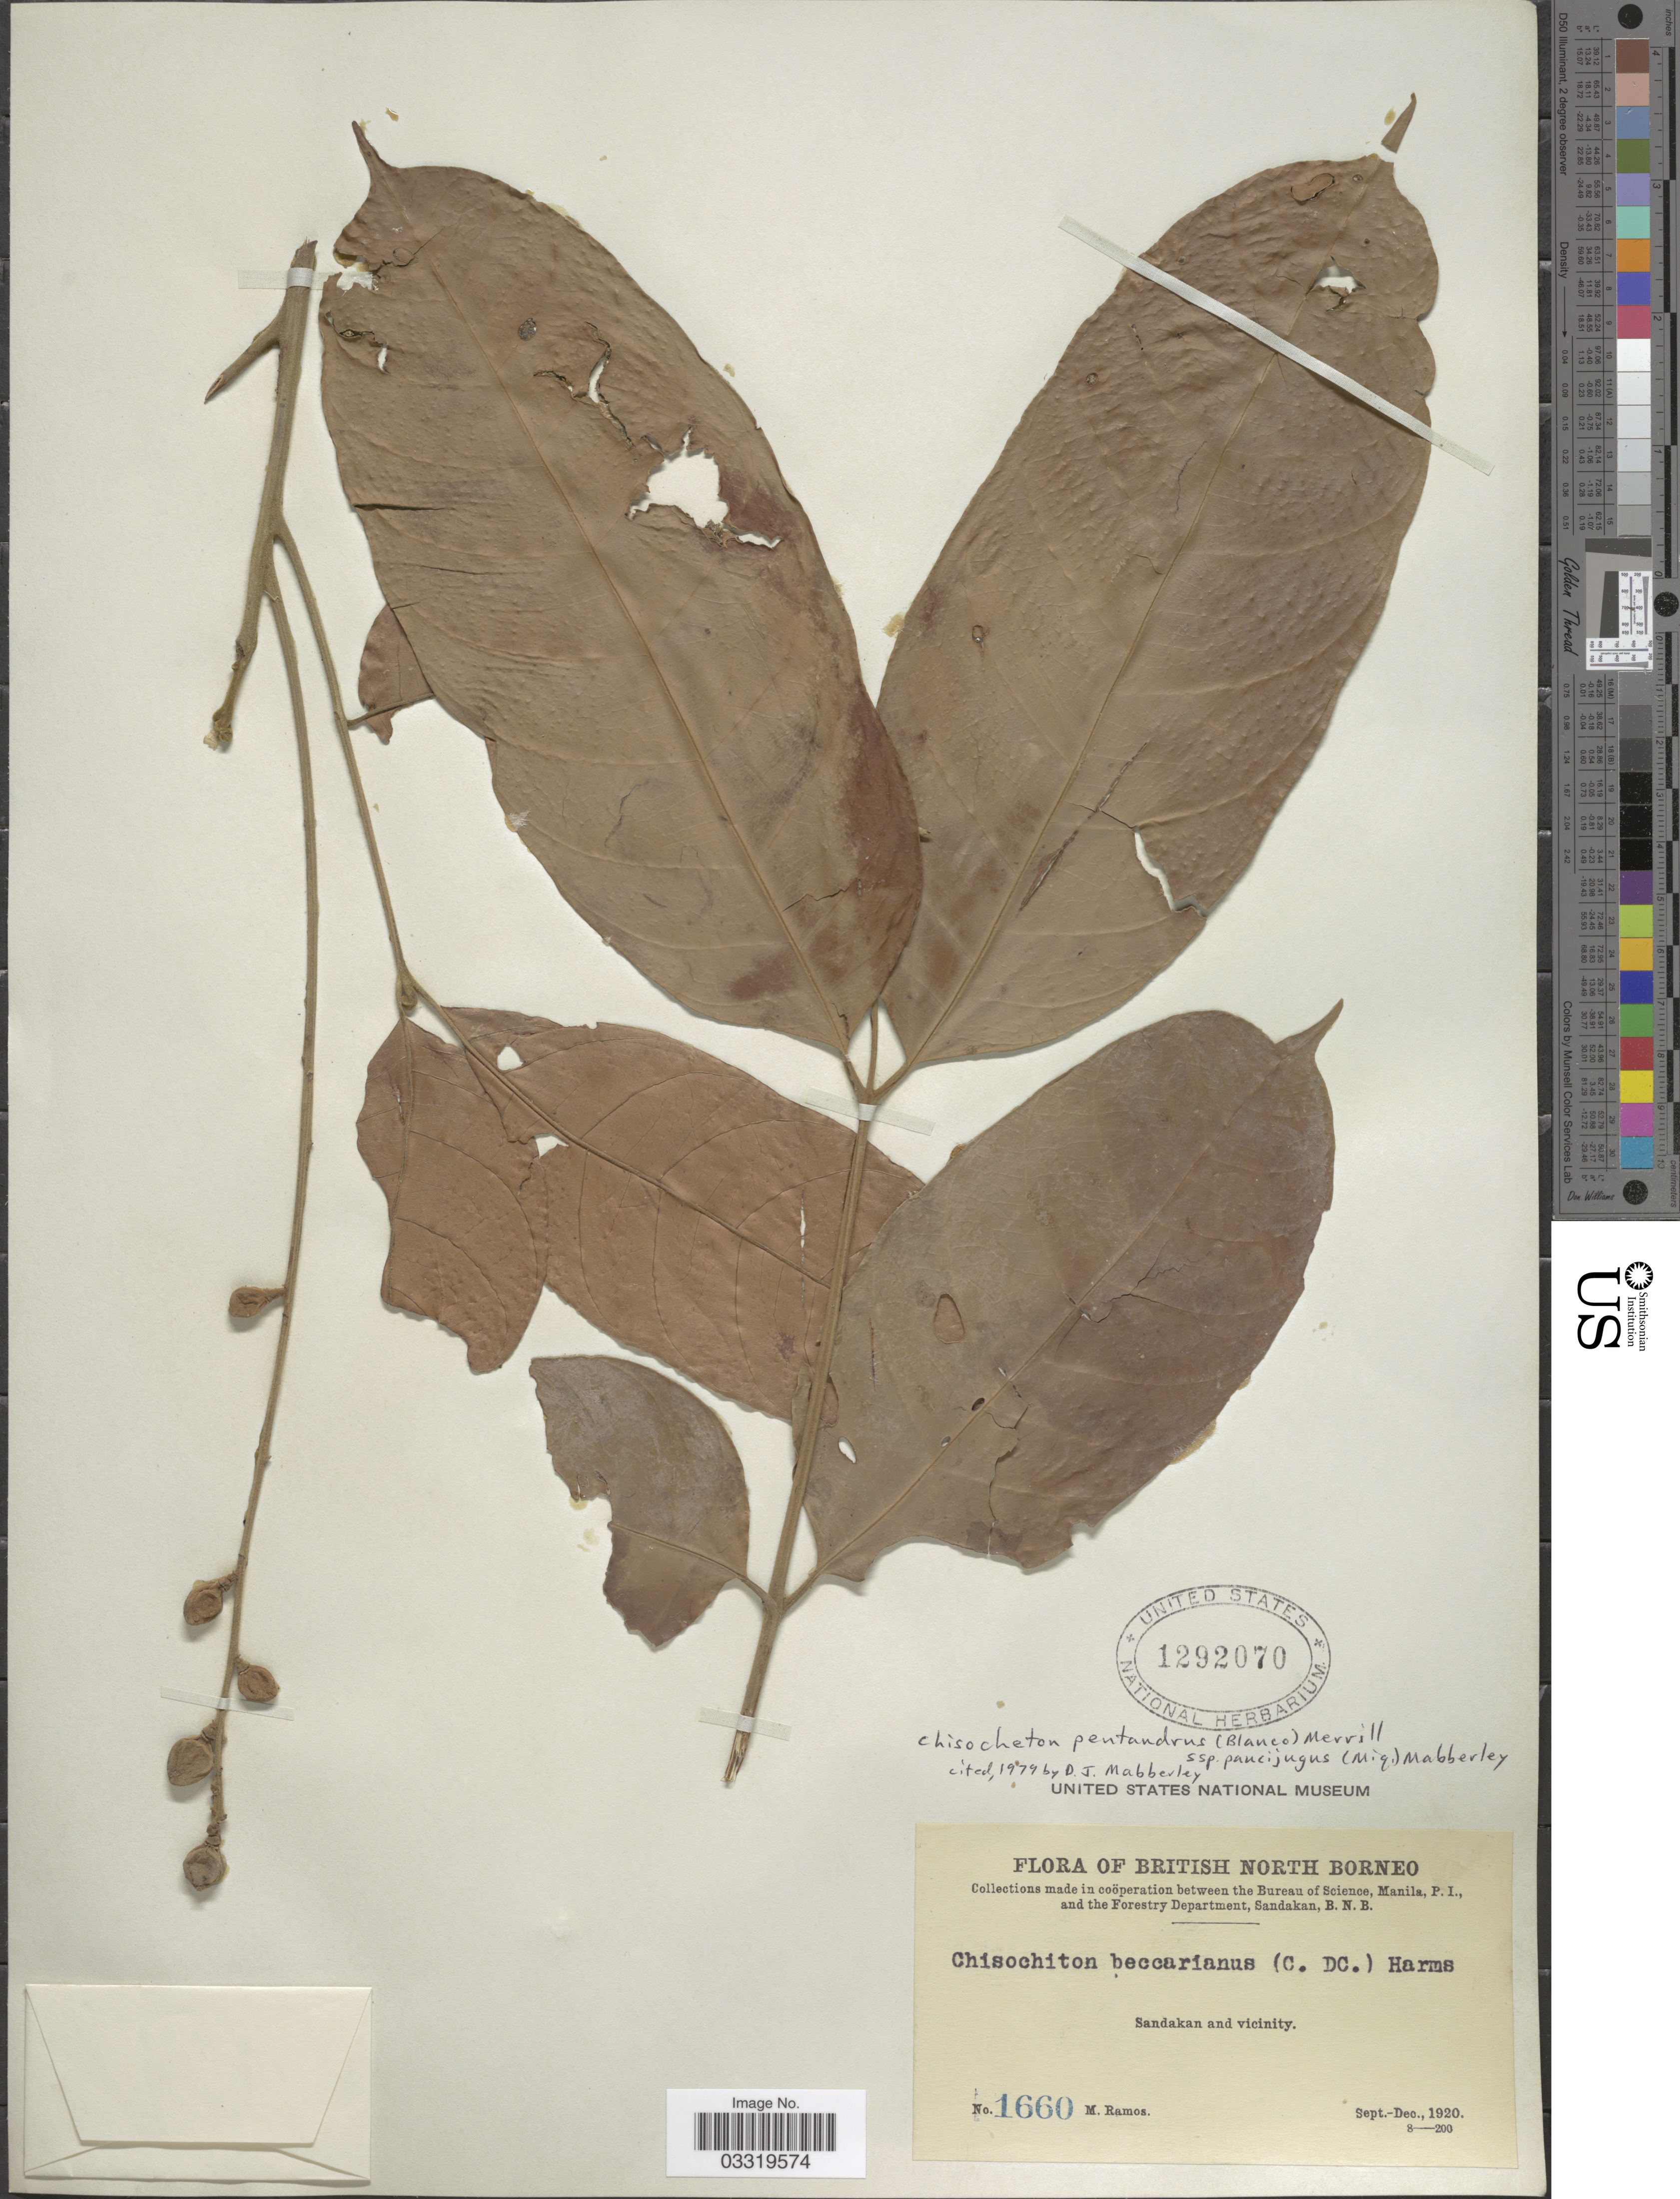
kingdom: Plantae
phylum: Tracheophyta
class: Magnoliopsida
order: Sapindales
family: Meliaceae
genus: Chisocheton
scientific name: Chisocheton pentandrus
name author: (Blanco) Merr.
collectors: M. Ramos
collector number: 1660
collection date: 1920-09/1920-12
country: Malaysia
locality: British North Borneo. Sandakan and vicinity.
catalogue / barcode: US 1292070